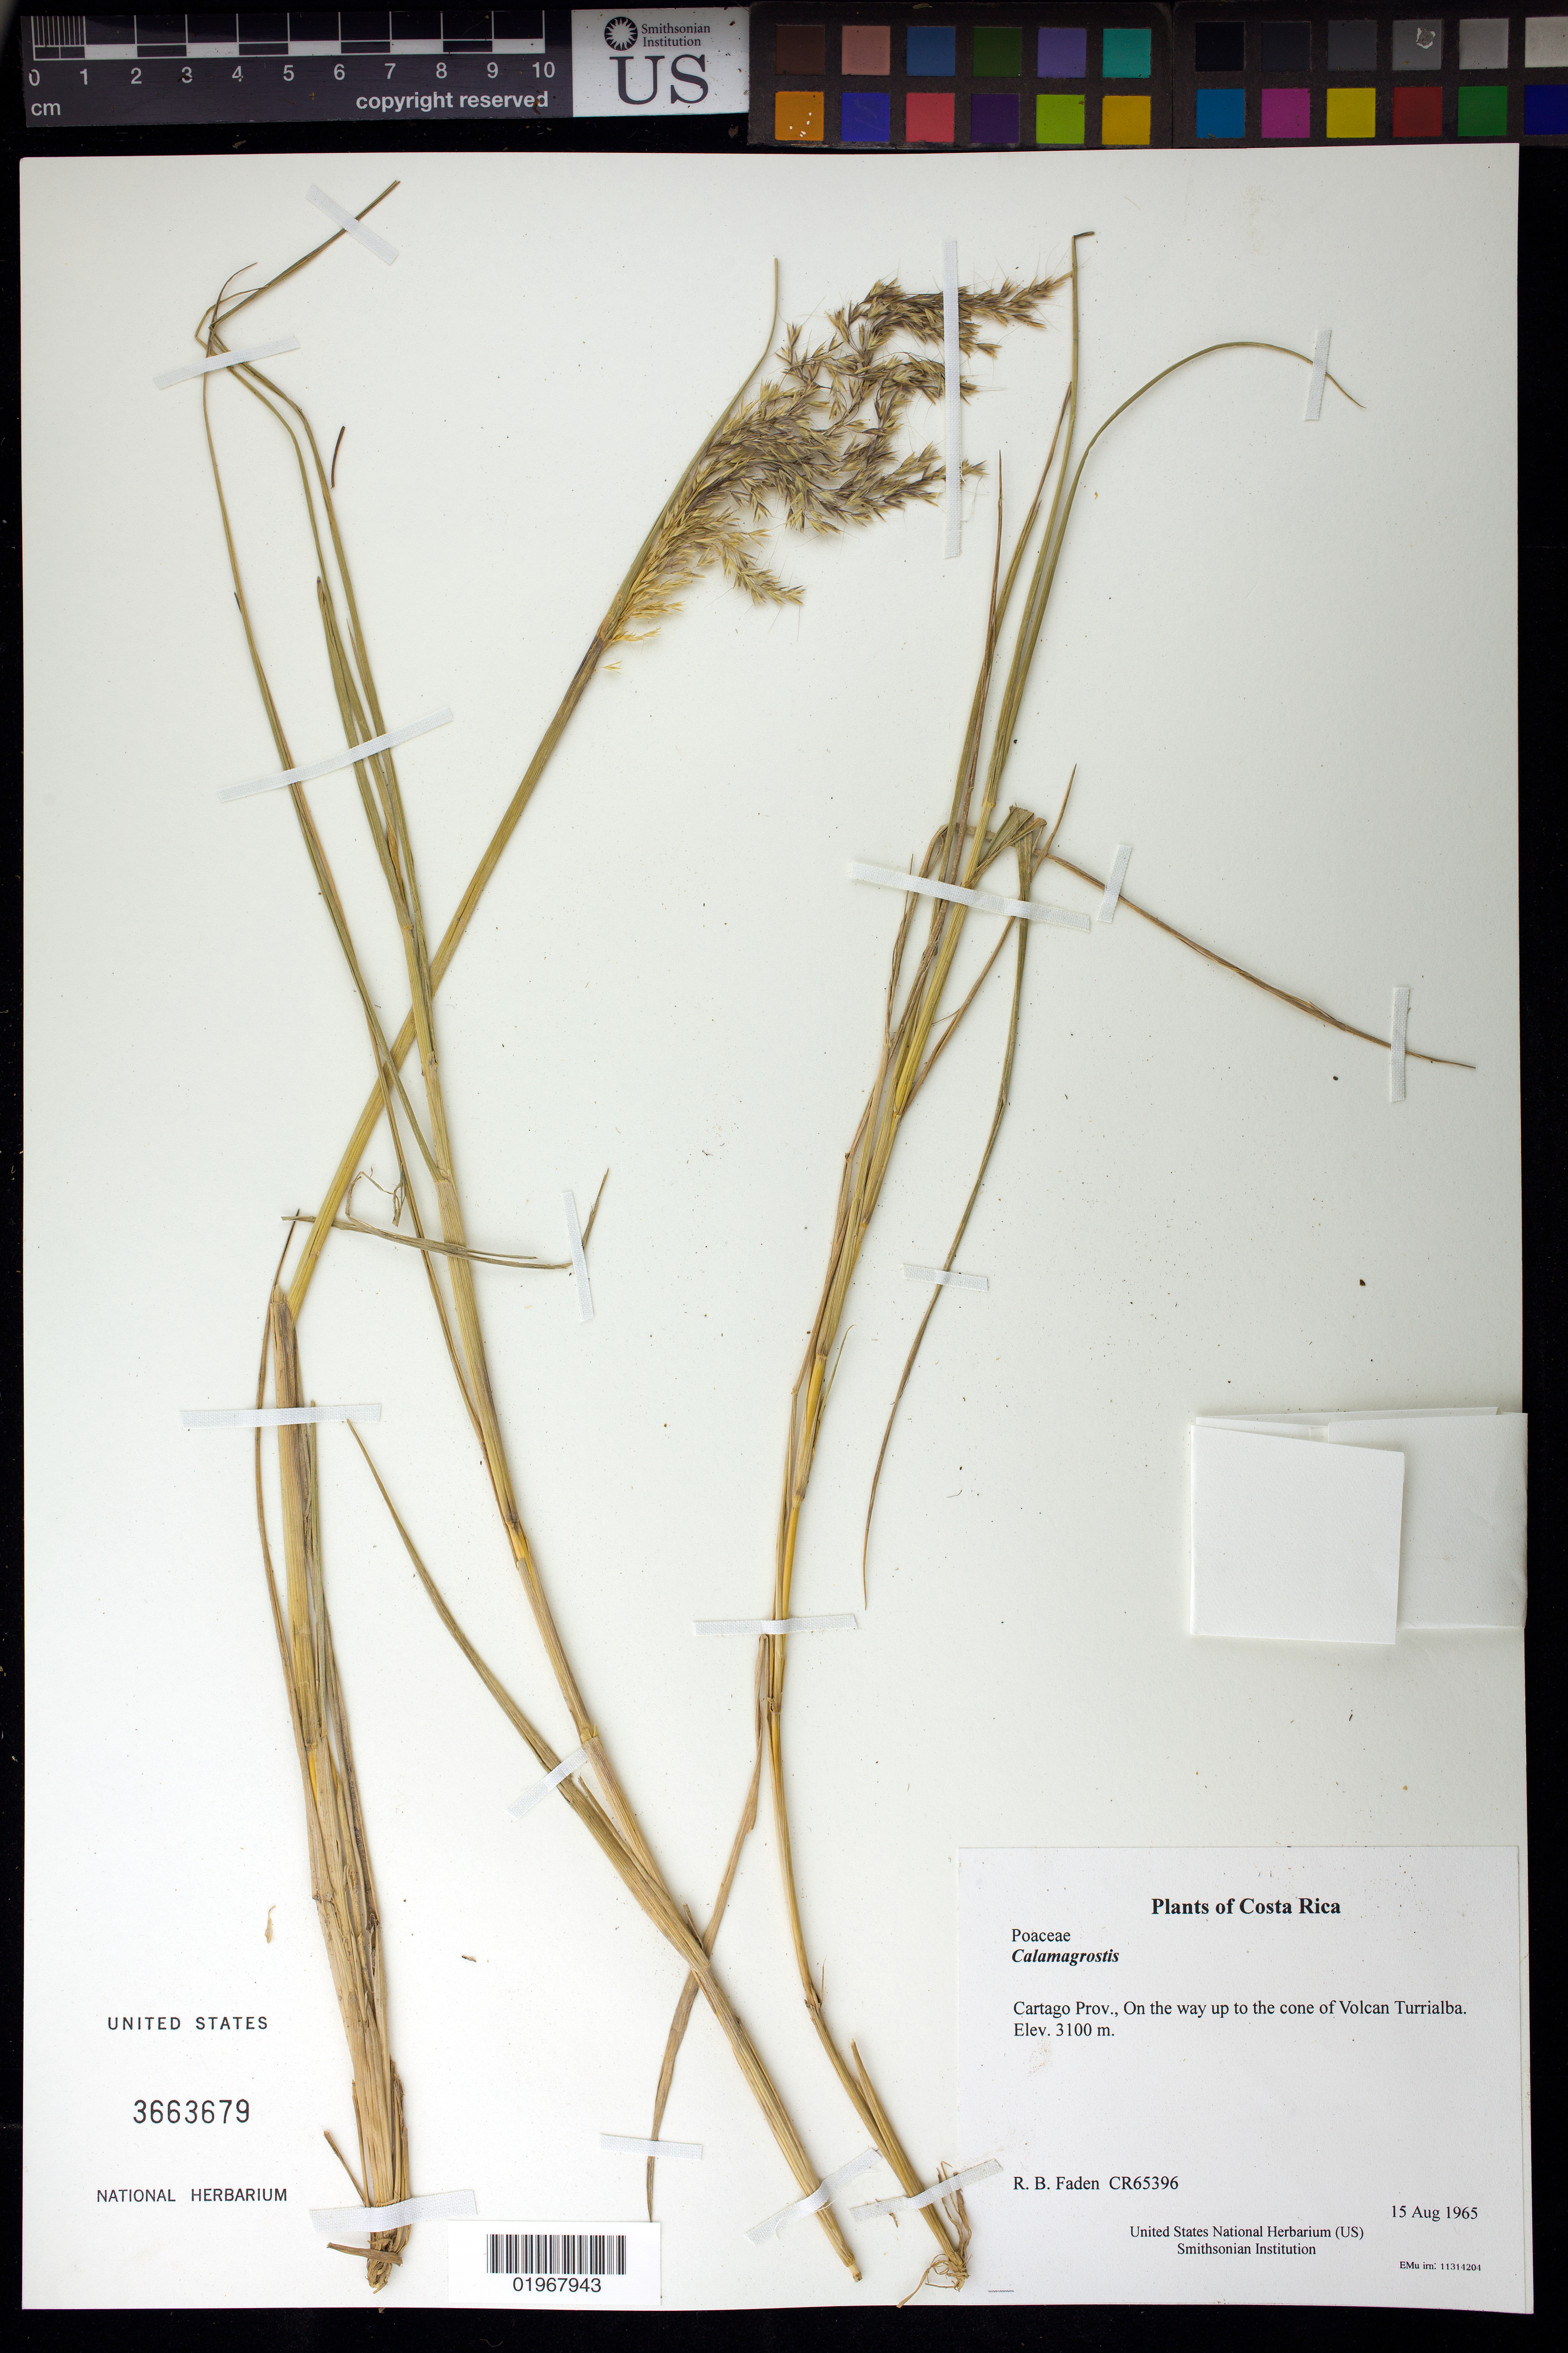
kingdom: Plantae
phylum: Tracheophyta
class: Liliopsida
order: Poales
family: Poaceae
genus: Calamagrostis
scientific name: Calamagrostis sp.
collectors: R. B. Faden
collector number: CR65396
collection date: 1965-08-15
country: Costa Rica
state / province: Cartago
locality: On the way up to the cone of Volcan Turrialba.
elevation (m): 3100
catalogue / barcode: US 1967943